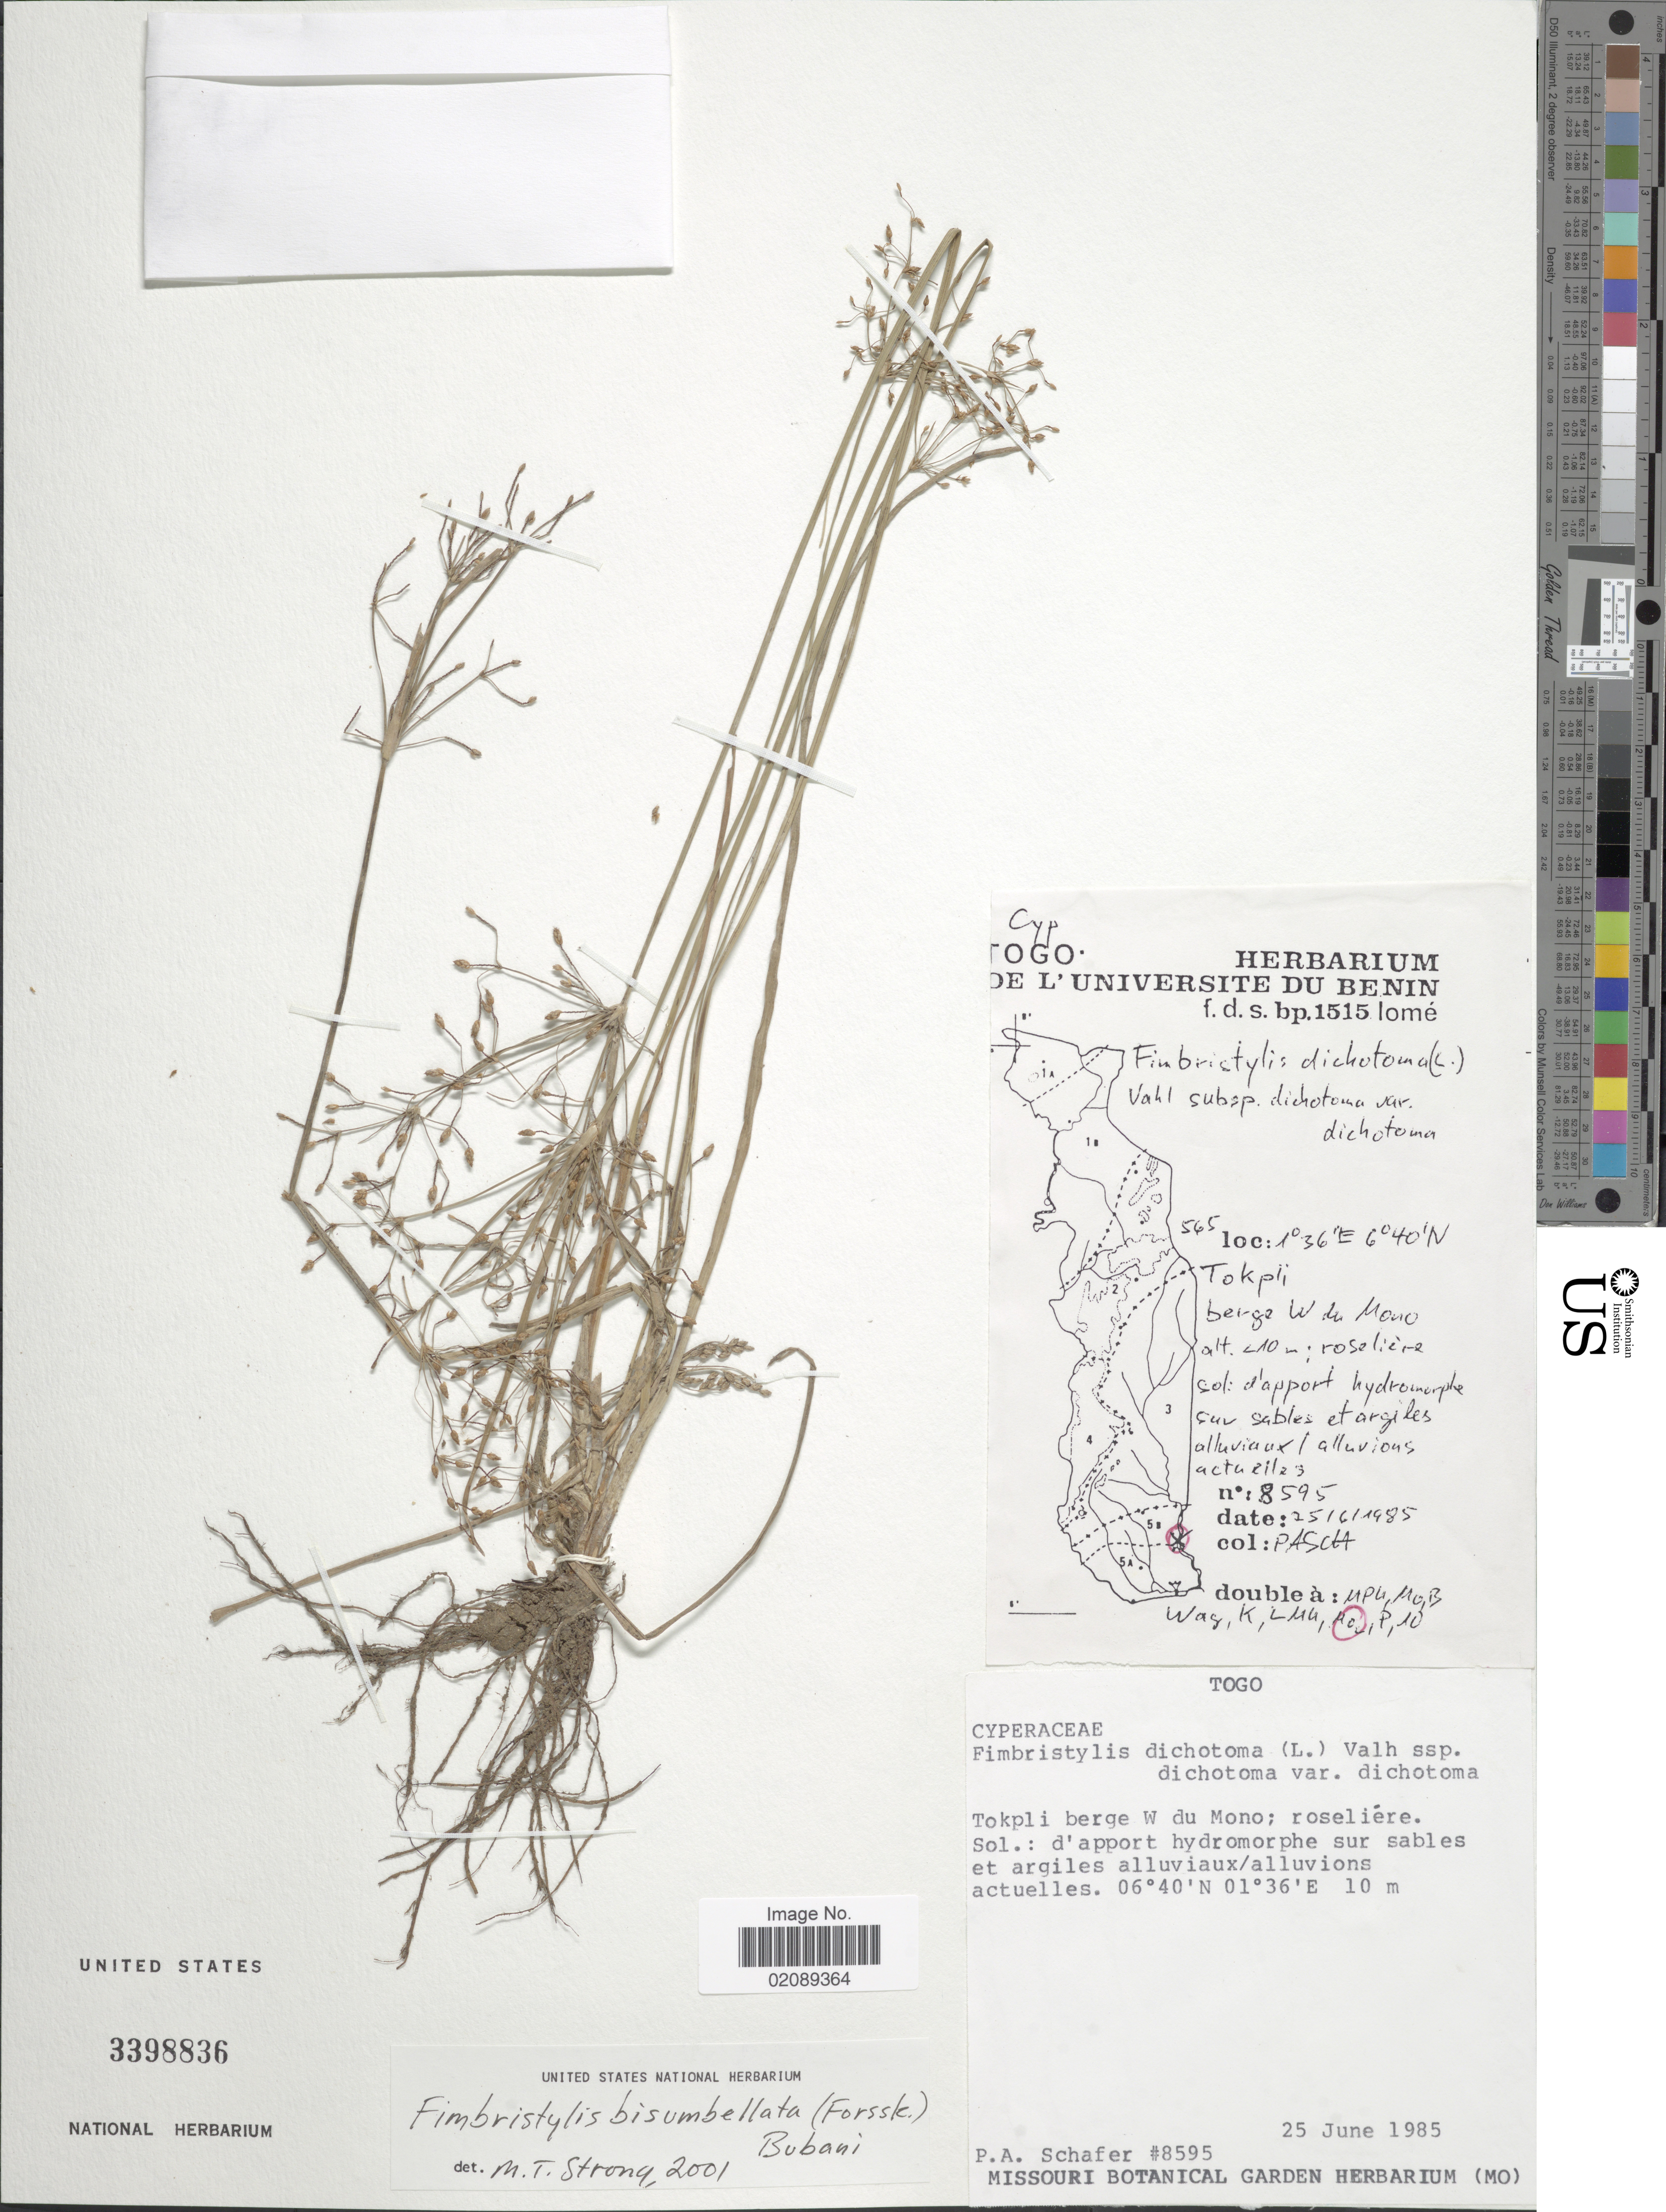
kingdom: Plantae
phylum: Tracheophyta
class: Liliopsida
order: Poales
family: Cyperaceae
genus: Fimbristylis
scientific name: Fimbristylis bisumbellata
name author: (Forssk.) Bubani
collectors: P. Schafer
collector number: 8595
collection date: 1985-06-25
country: Togo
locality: Tokpli berge W du Mono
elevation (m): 10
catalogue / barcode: US 3398836